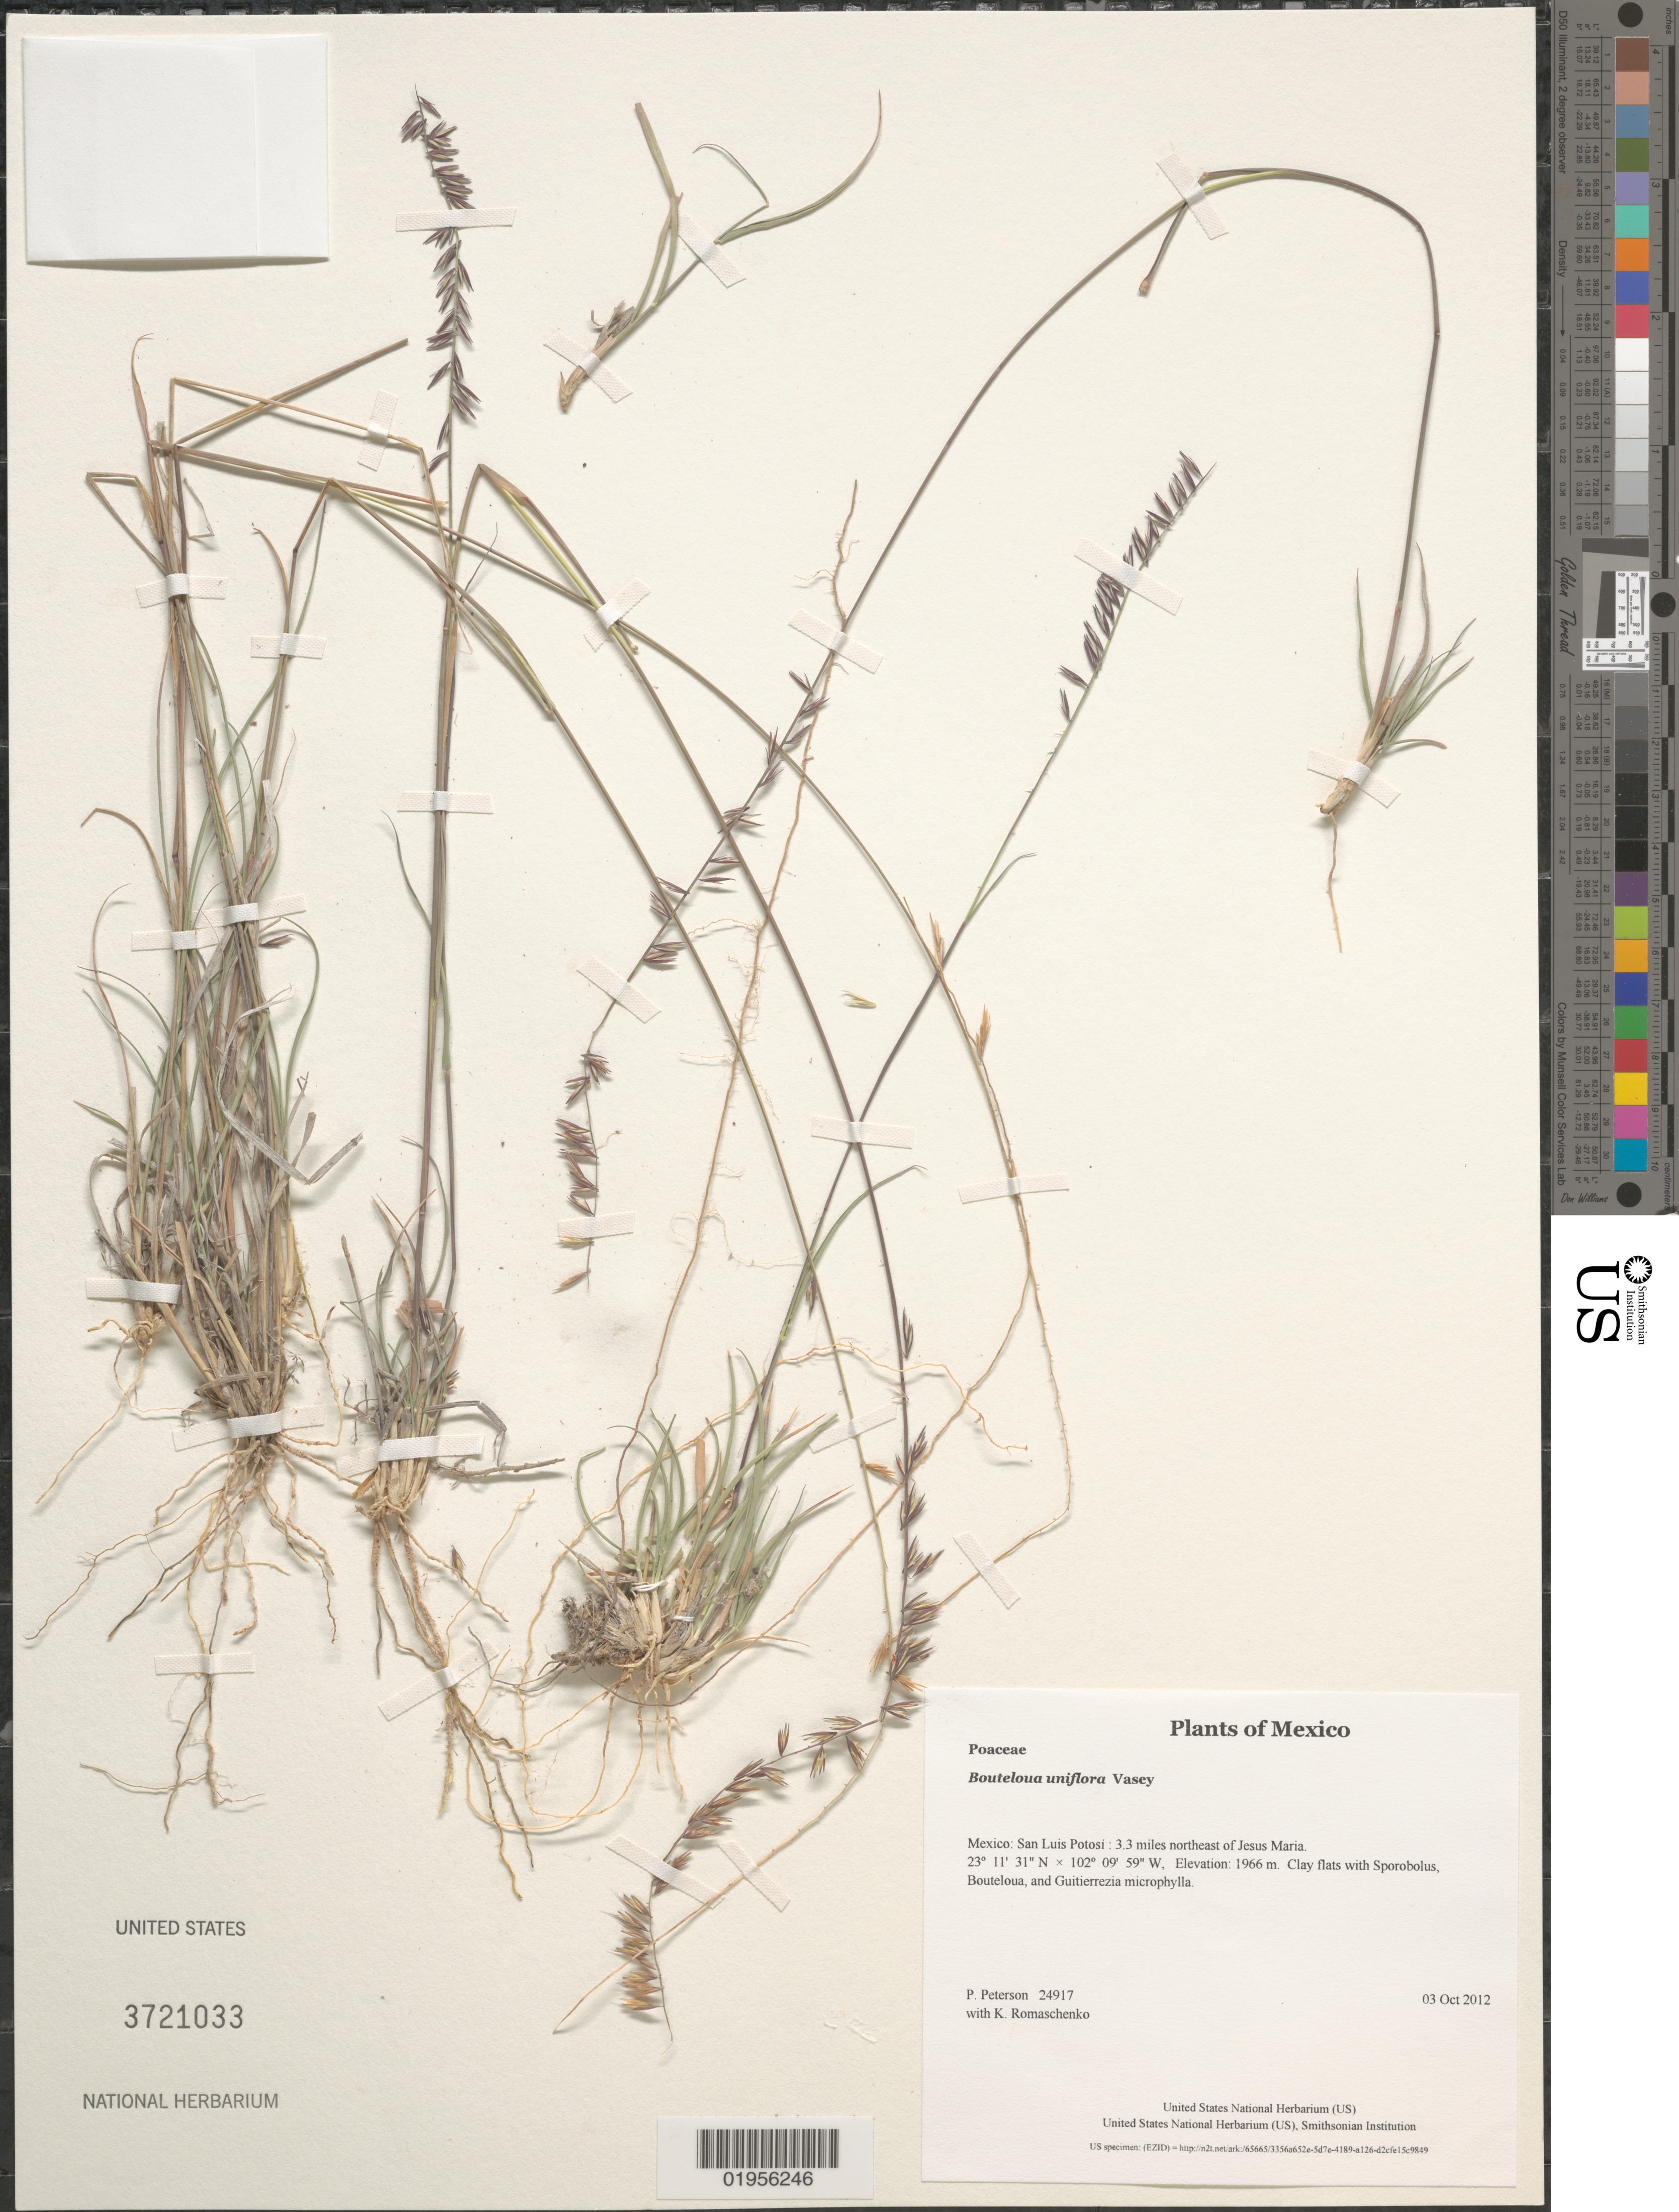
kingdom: Plantae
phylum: Tracheophyta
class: Liliopsida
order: Poales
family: Poaceae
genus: Bouteloua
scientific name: Bouteloua uniflora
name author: Vasey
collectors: P. M. Peterson & K. Romaschenko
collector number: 24917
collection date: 2012-10-03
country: Mexico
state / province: San Luis Potosí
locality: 3.3 miles northeast of Jesus Maria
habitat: Clay flats with Sporobolus, Bouteloua, and Guitierrezia microphylla.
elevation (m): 1966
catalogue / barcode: US 3721033